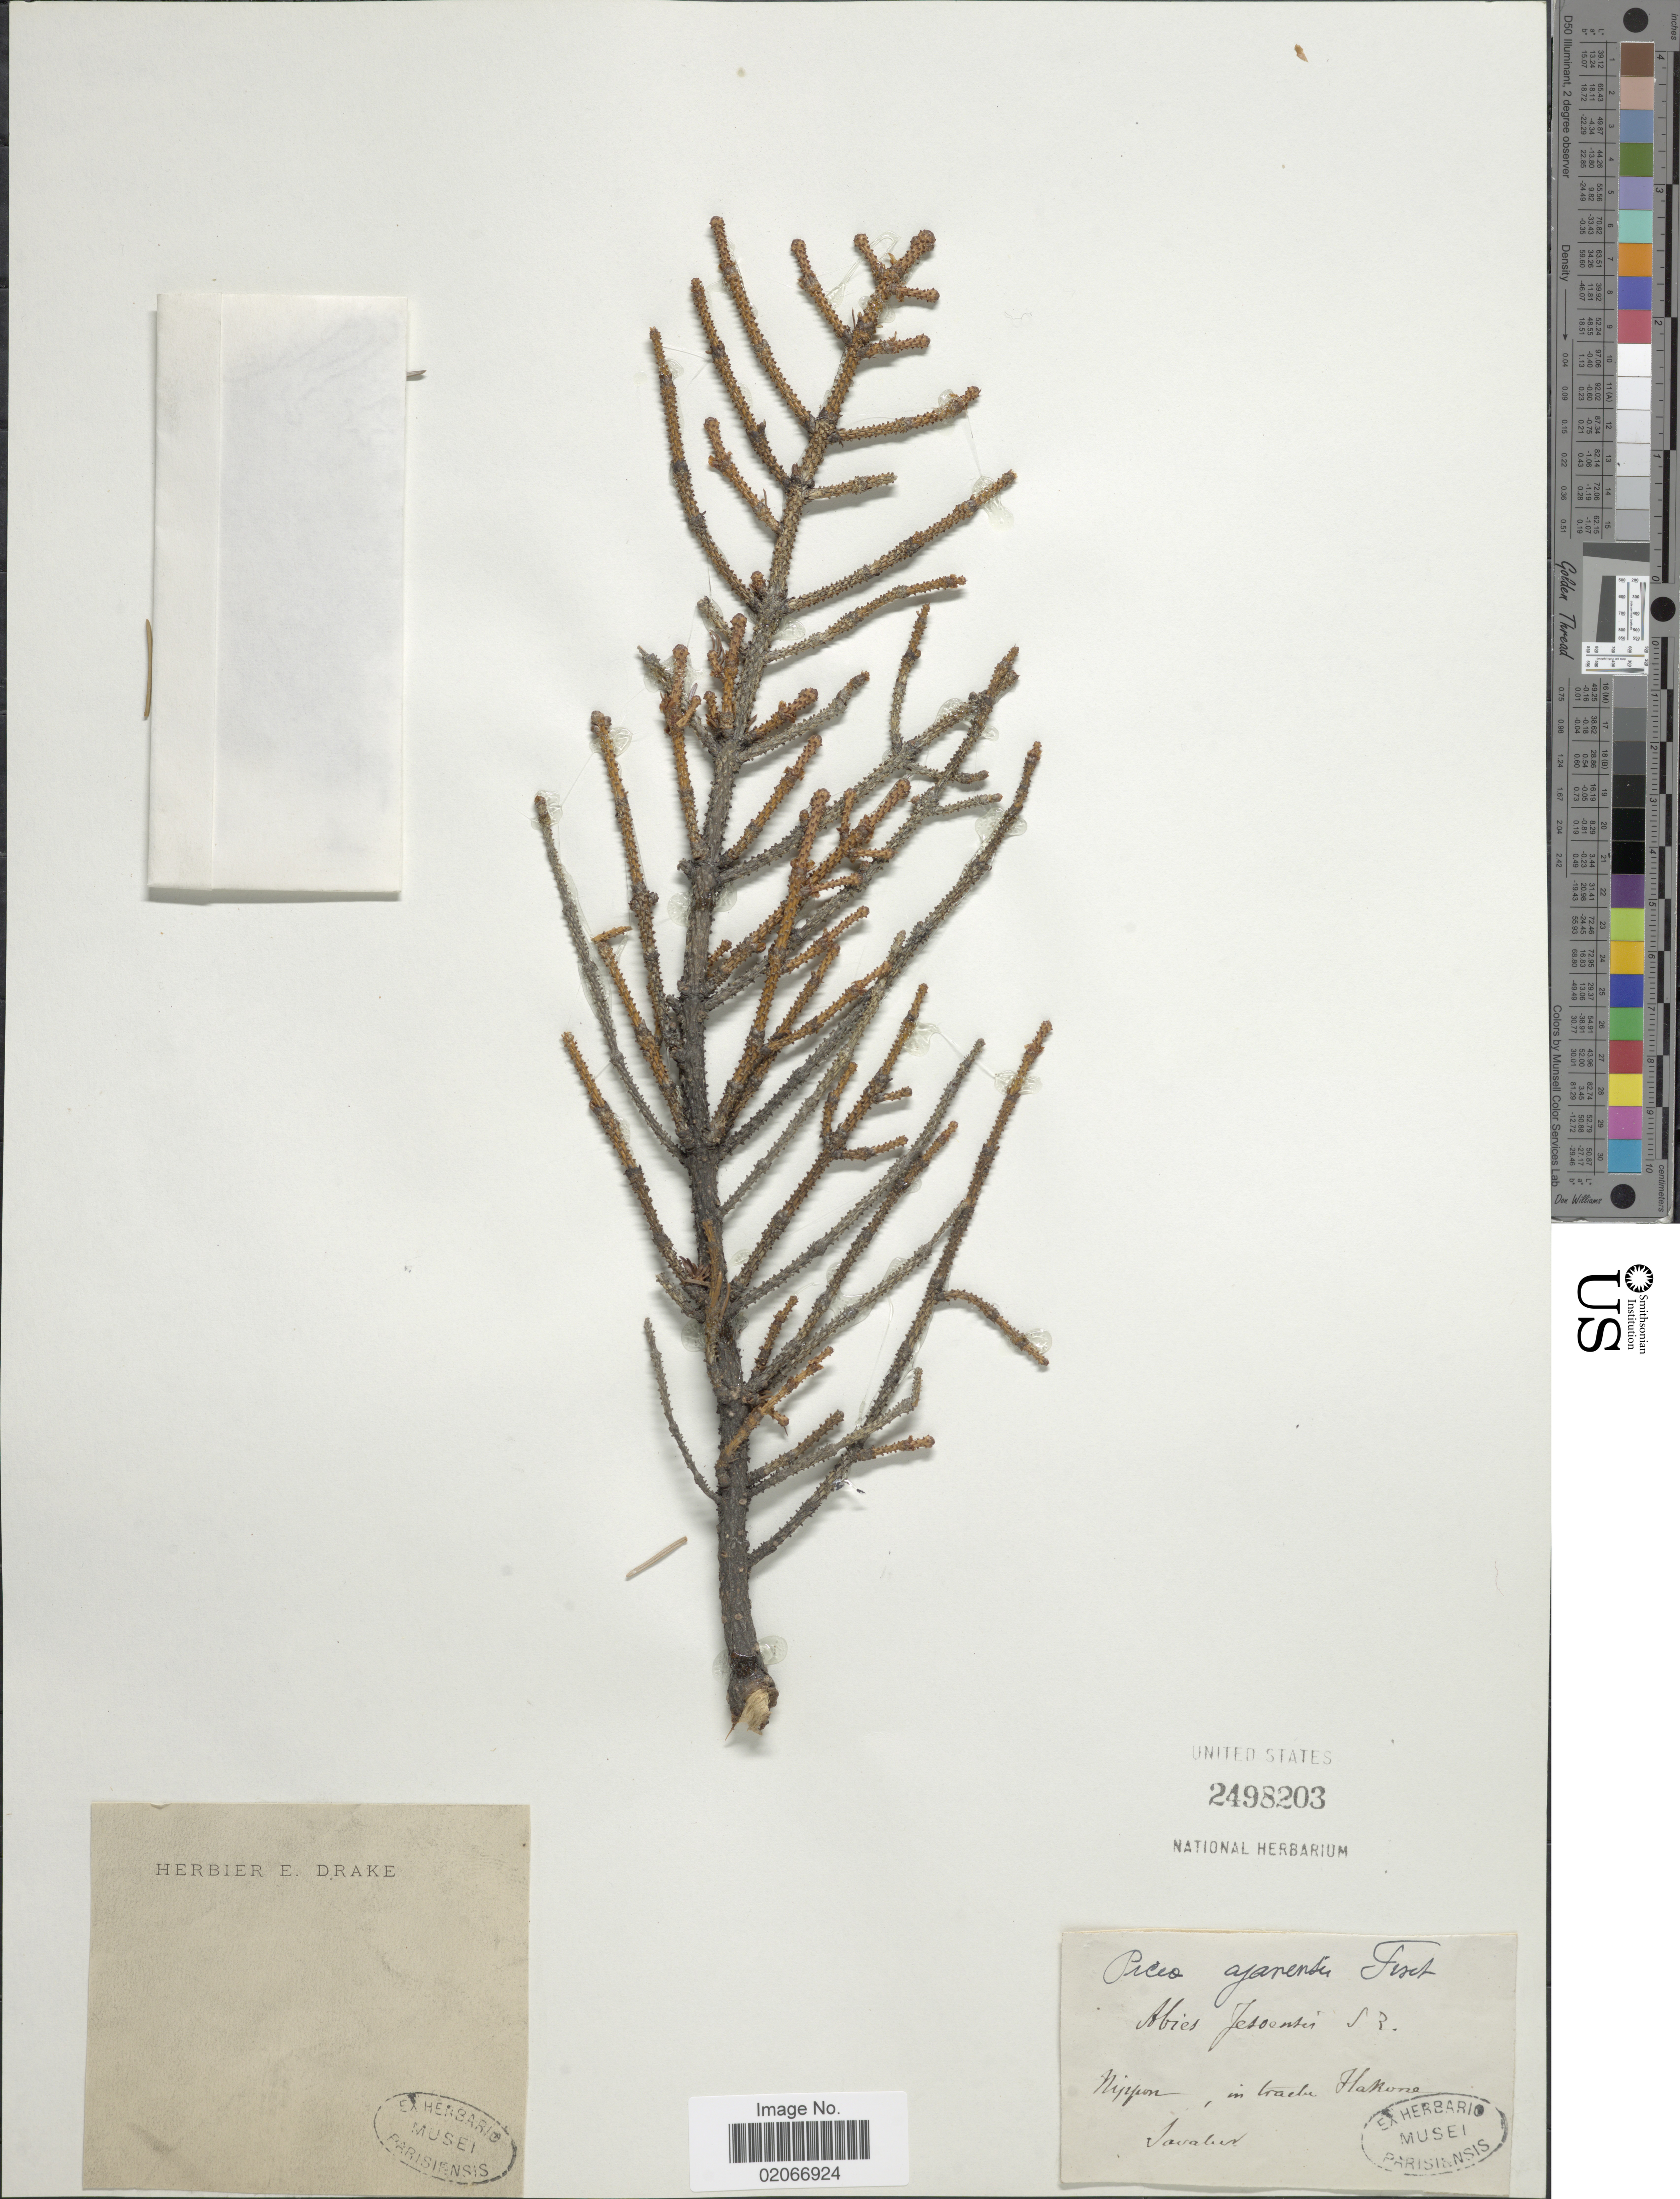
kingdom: Plantae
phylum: Tracheophyta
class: Pinopsida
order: Pinales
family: Pinaceae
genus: Picea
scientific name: Picea ajanensis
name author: Fisch. ex Carrière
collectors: ex herb. E. Drake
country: Japan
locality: Nippon, Hakone.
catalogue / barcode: US 2498203